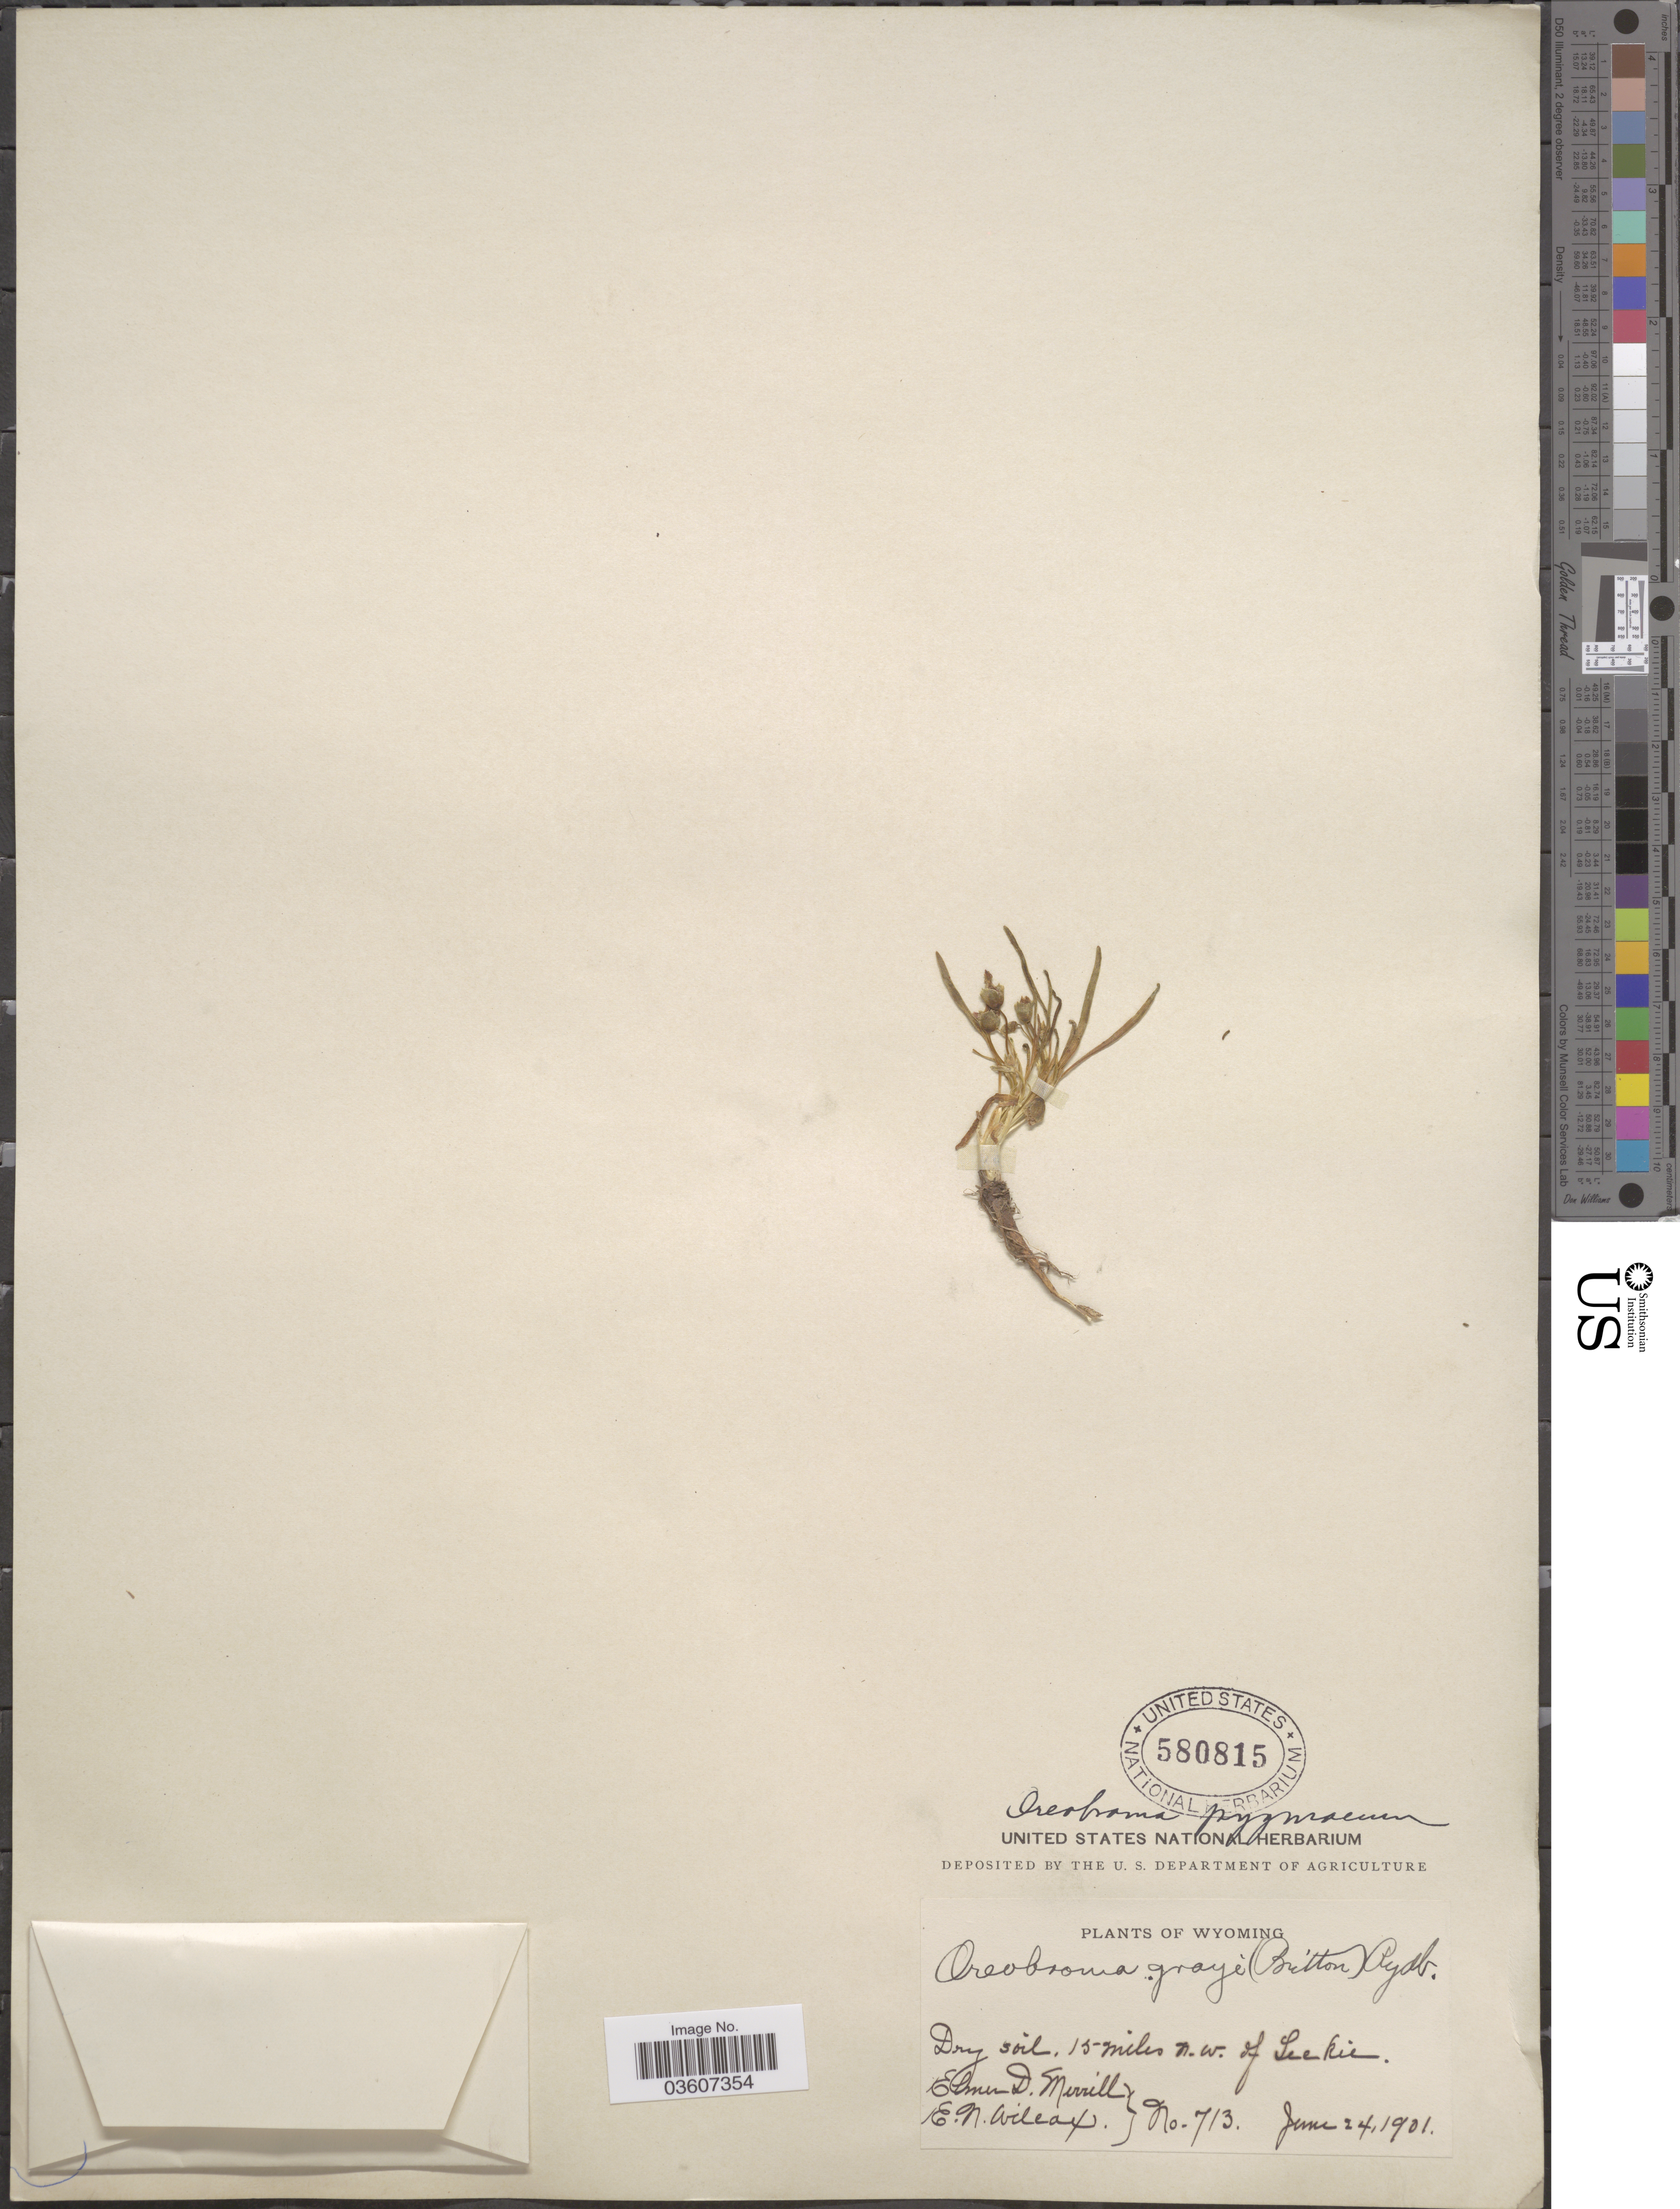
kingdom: Plantae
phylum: Tracheophyta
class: Magnoliopsida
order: Caryophyllales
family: Montiaceae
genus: Lewisia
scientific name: Lewisia pygmaea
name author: (A. Gray) B.L. Rob.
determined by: Strong, Mark T., (BOT), Smithsonian Institution - National Museum of Natural History (UNITED STATES)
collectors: E. D. Merrill & E. Wilcox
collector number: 713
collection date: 1901-06-24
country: United States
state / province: Wyoming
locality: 15 miles n.w. of Leckie.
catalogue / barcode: US 580815